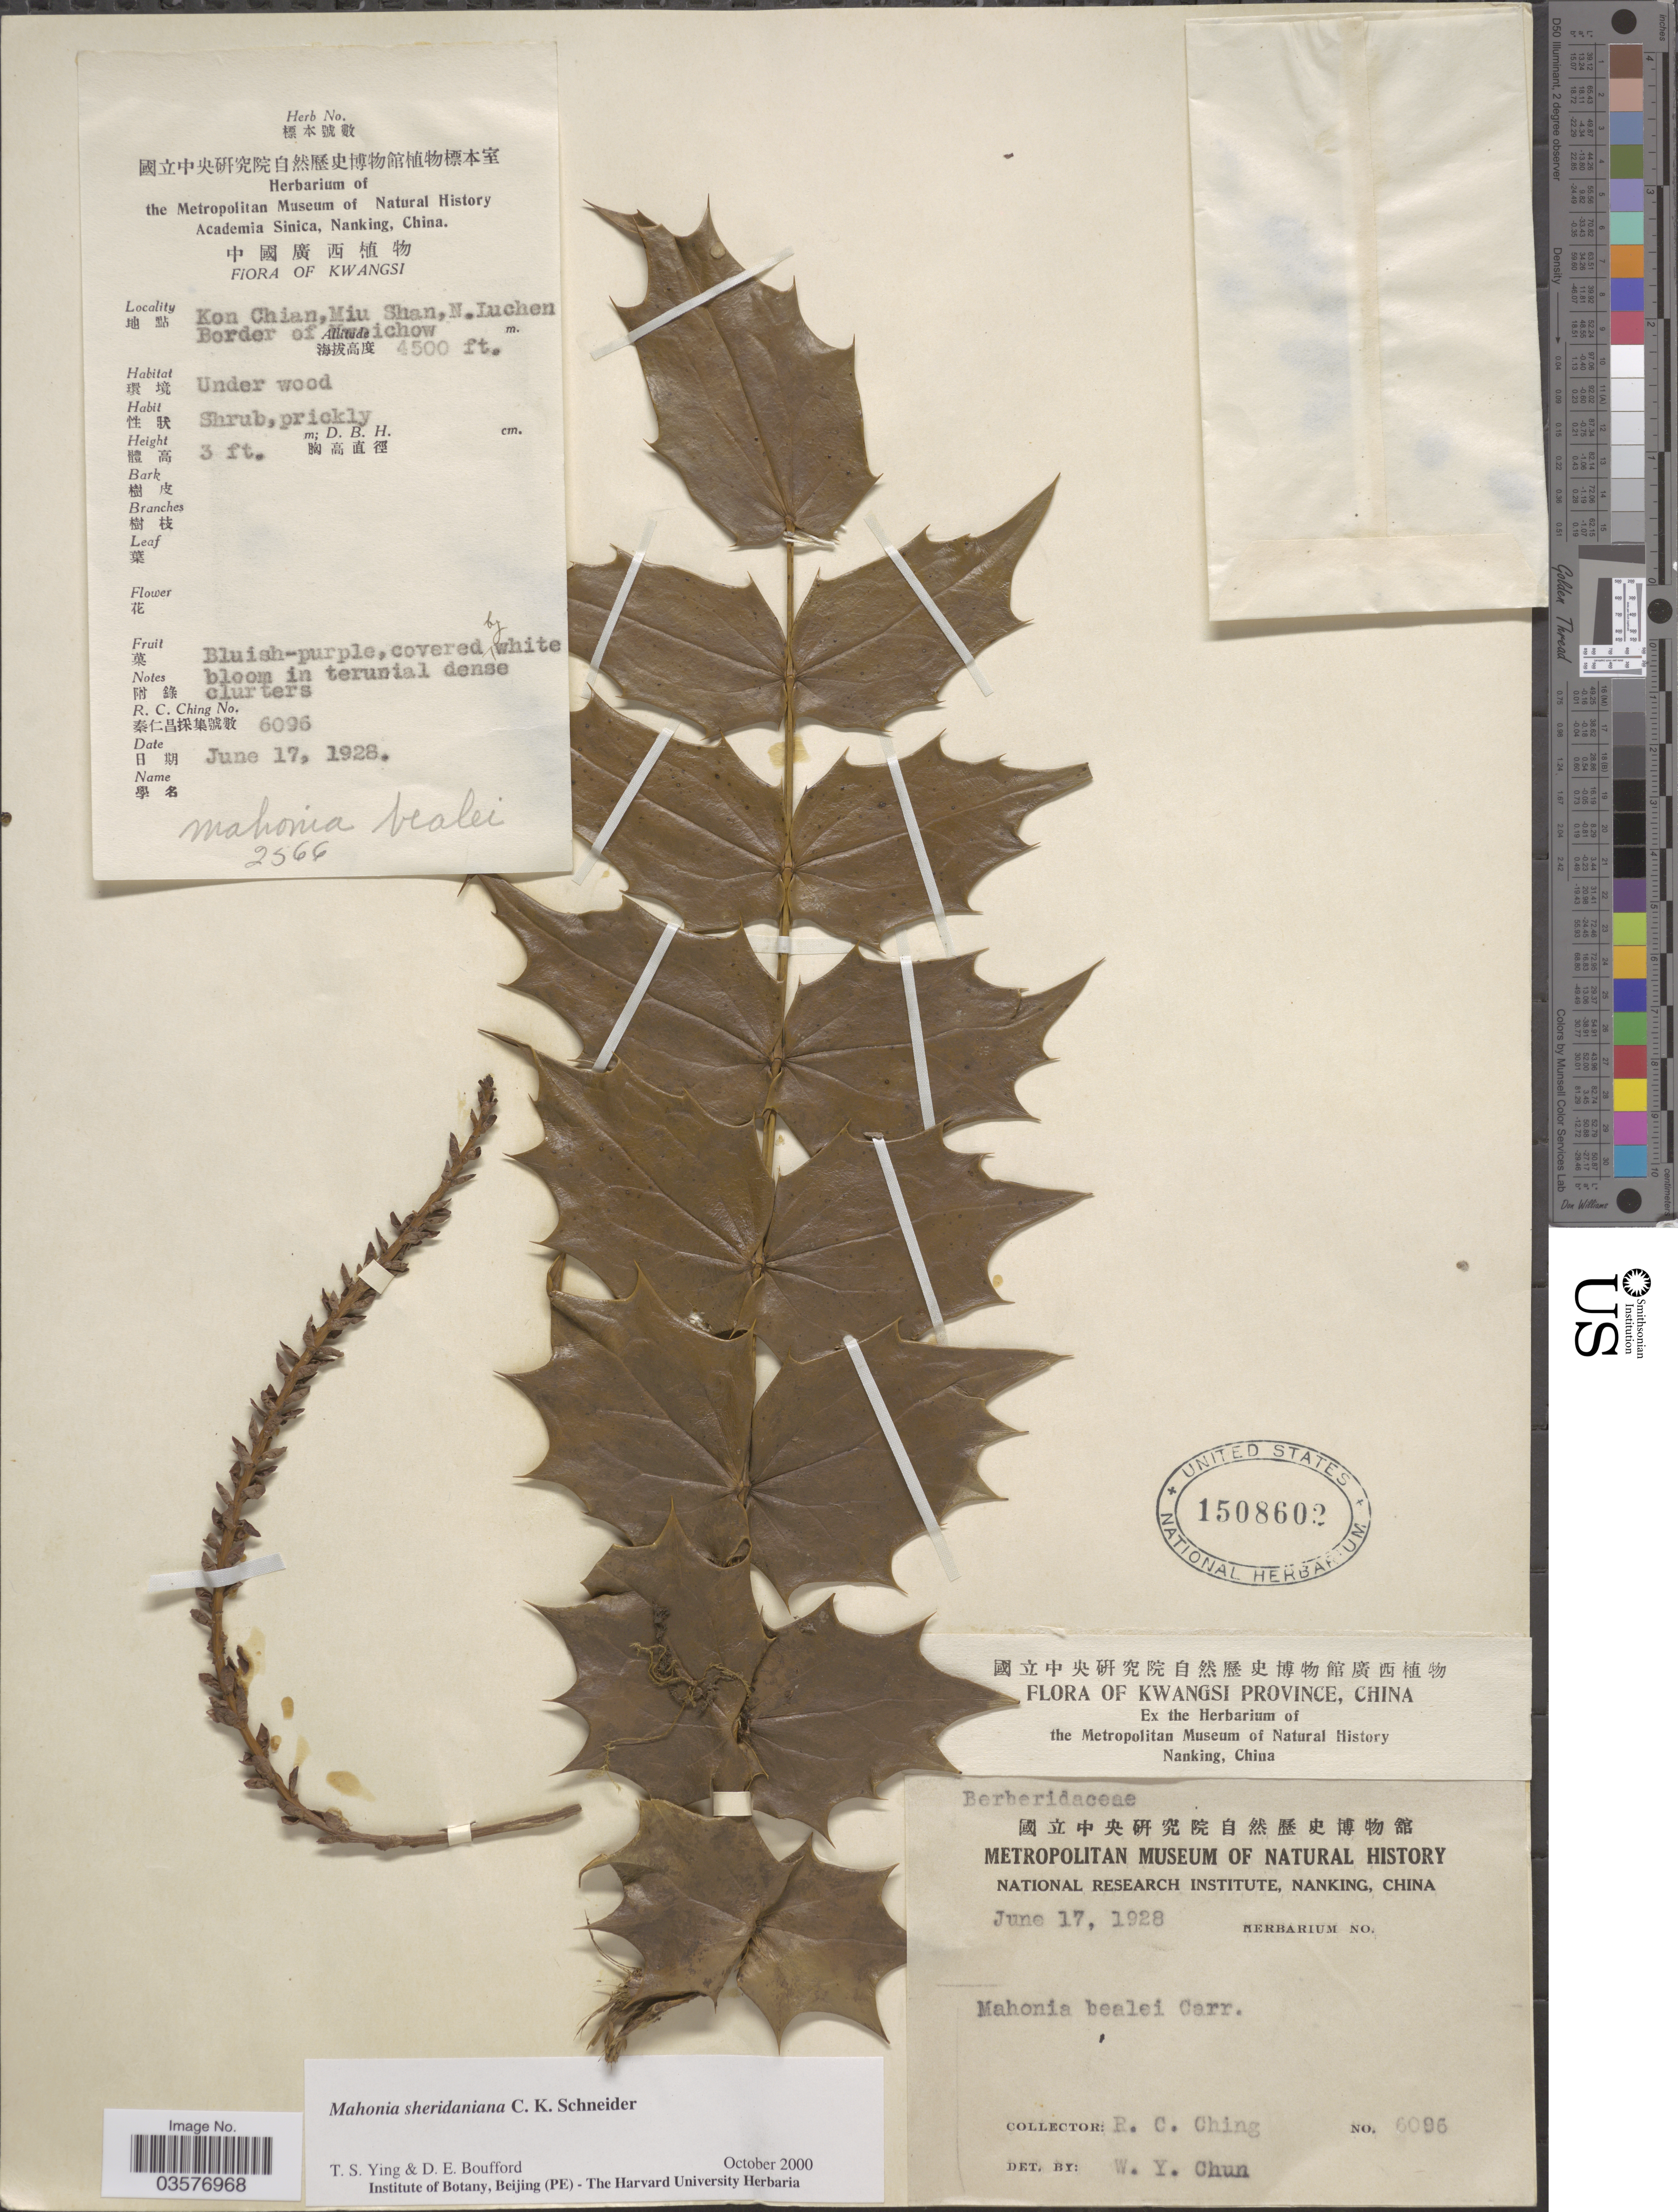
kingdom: Plantae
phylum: Tracheophyta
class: Magnoliopsida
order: Ranunculales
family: Berberidaceae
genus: Mahonia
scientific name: Mahonia sheridaniana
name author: C.K. Schneid.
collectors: R. C. Ching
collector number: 6096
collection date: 1928-06-17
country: China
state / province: Guangxi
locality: Kwangsi Province. Kon Chian, Miu Shan, N. Luchen. Border of Kweichow [interpreted].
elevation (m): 1372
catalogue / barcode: US 1508602